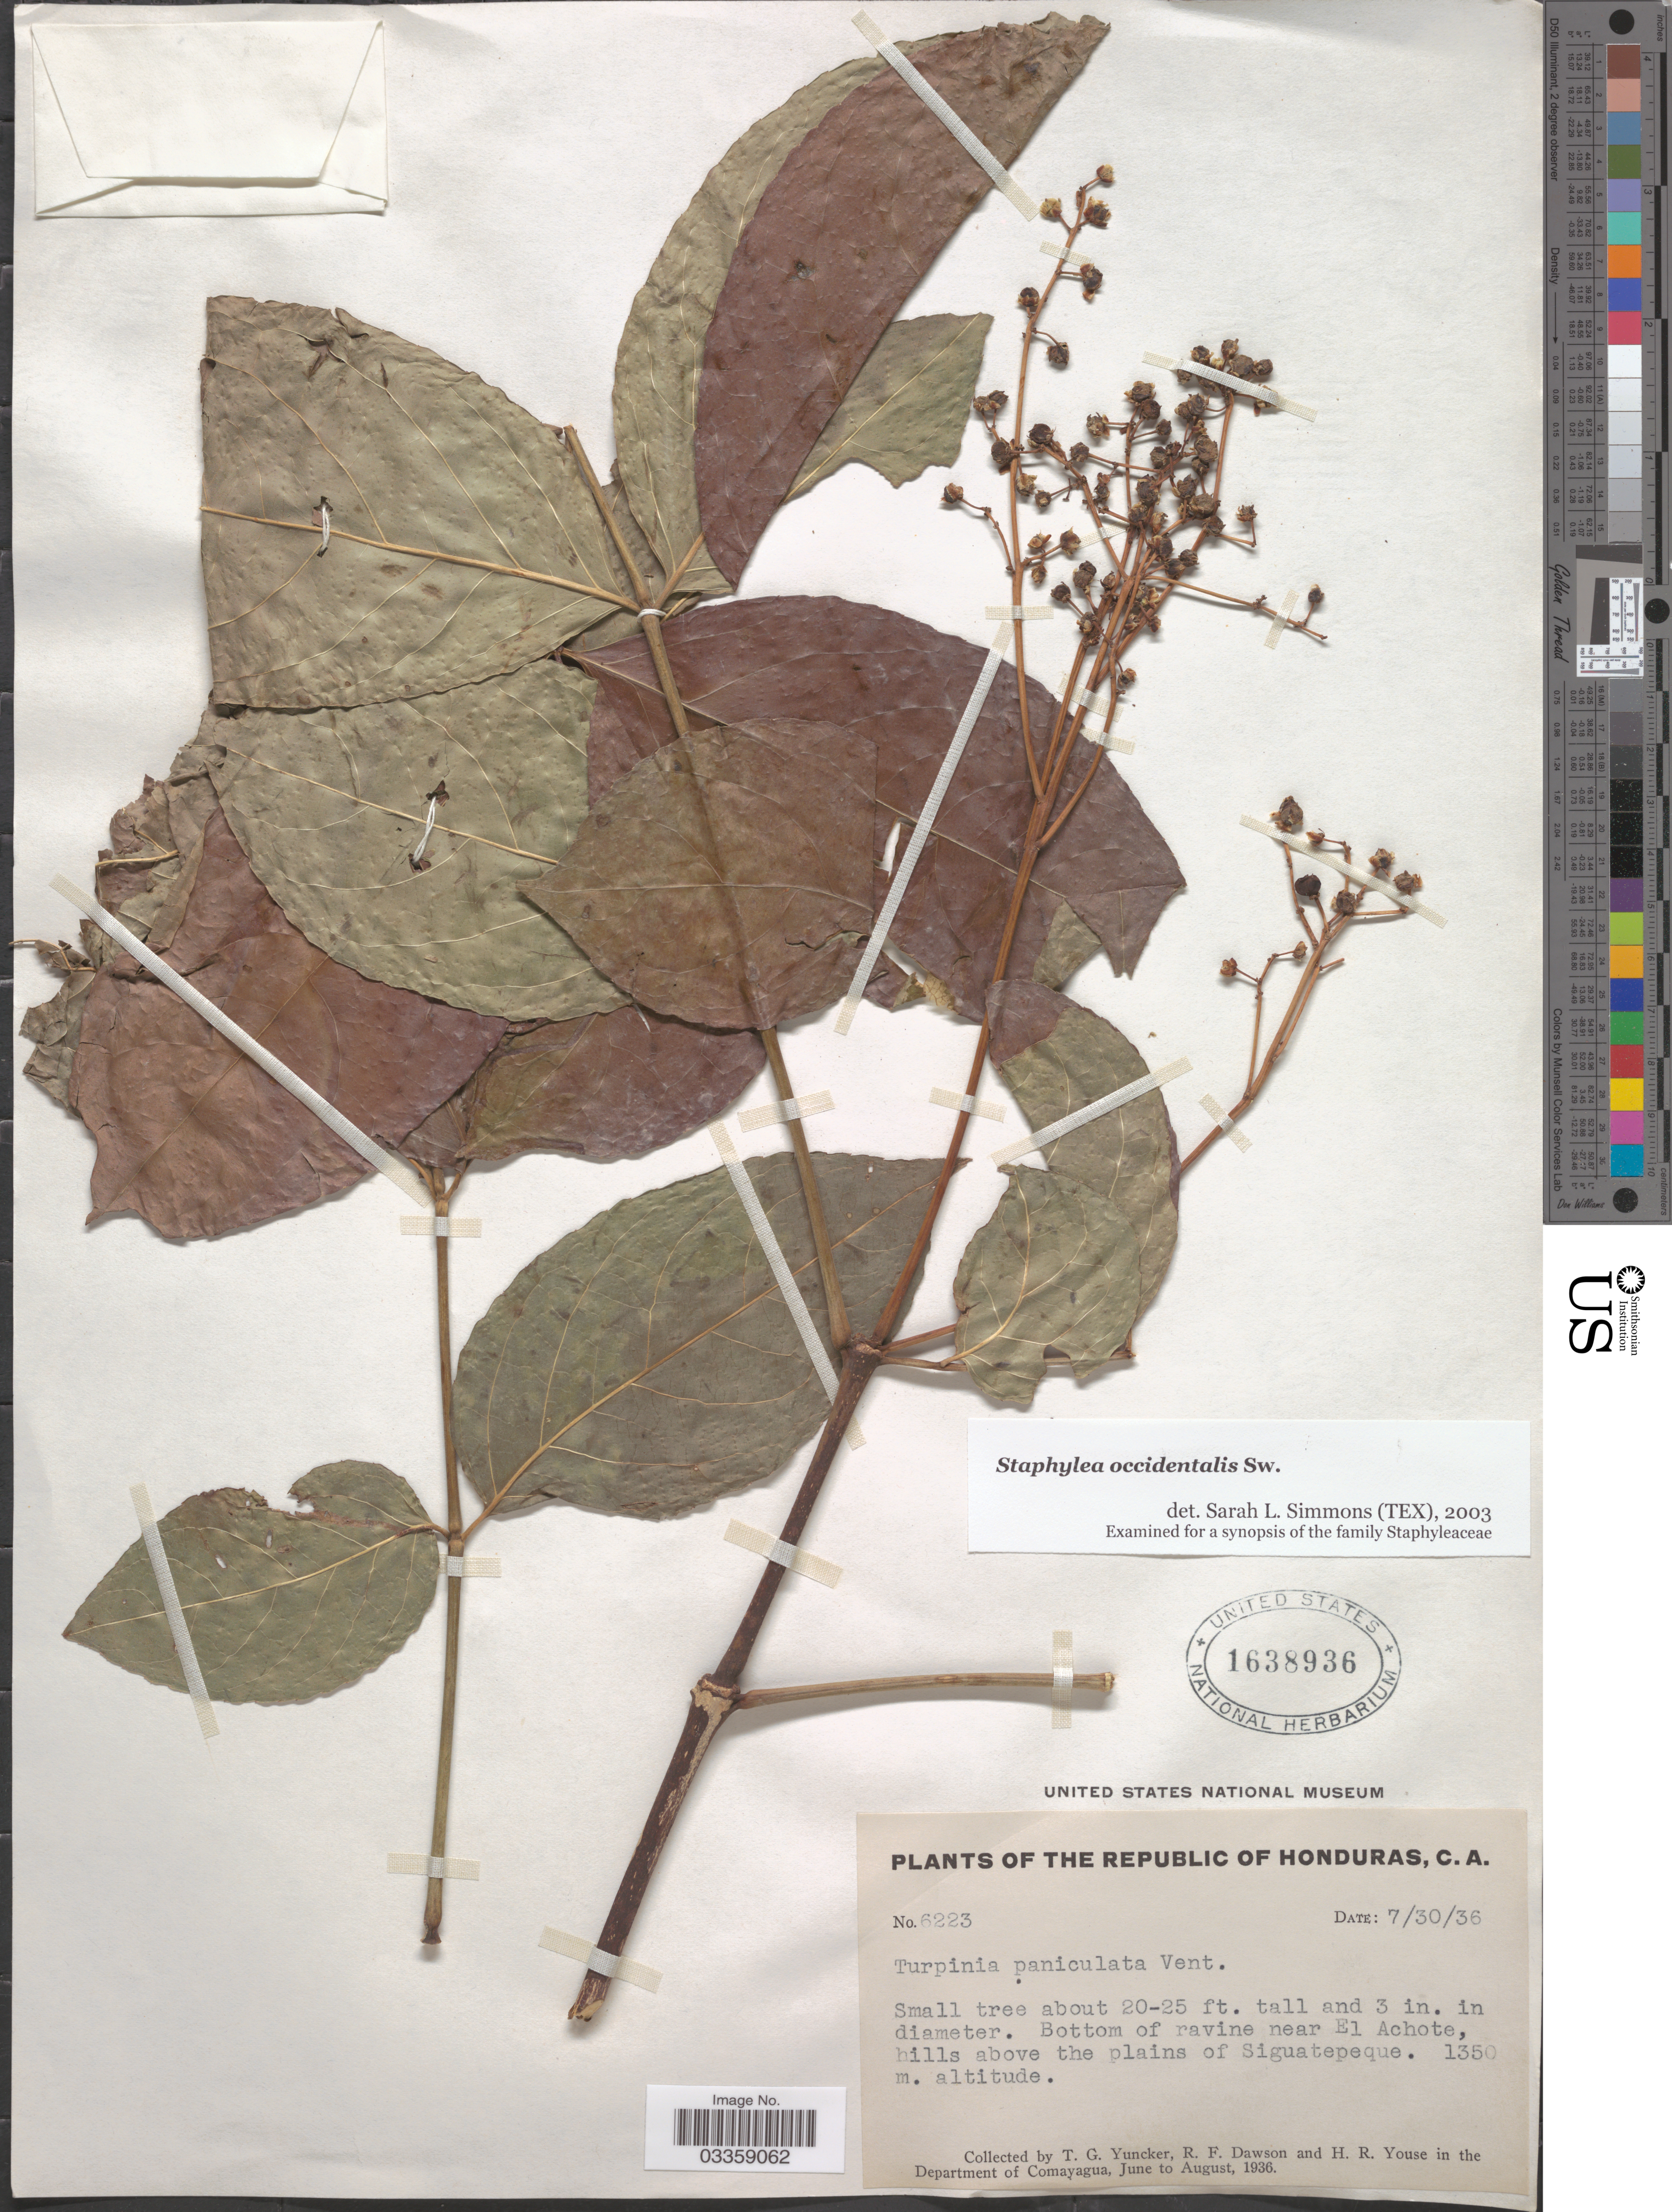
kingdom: Plantae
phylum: Tracheophyta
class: Magnoliopsida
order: Crossosomatales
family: Staphyleaceae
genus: Turpinia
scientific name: Turpinia occidentalis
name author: (Sw.) G. Don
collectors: T. G. Yuncker, R. F. Dawson & H. Youse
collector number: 6223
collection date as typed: Transcribed d/m/y: 30/7/36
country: Honduras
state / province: Comayagua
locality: Bottom of ravine near El Achote, hills above the plains of Siguatepeque. Department of Comayagua.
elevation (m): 1350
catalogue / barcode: US 1638936